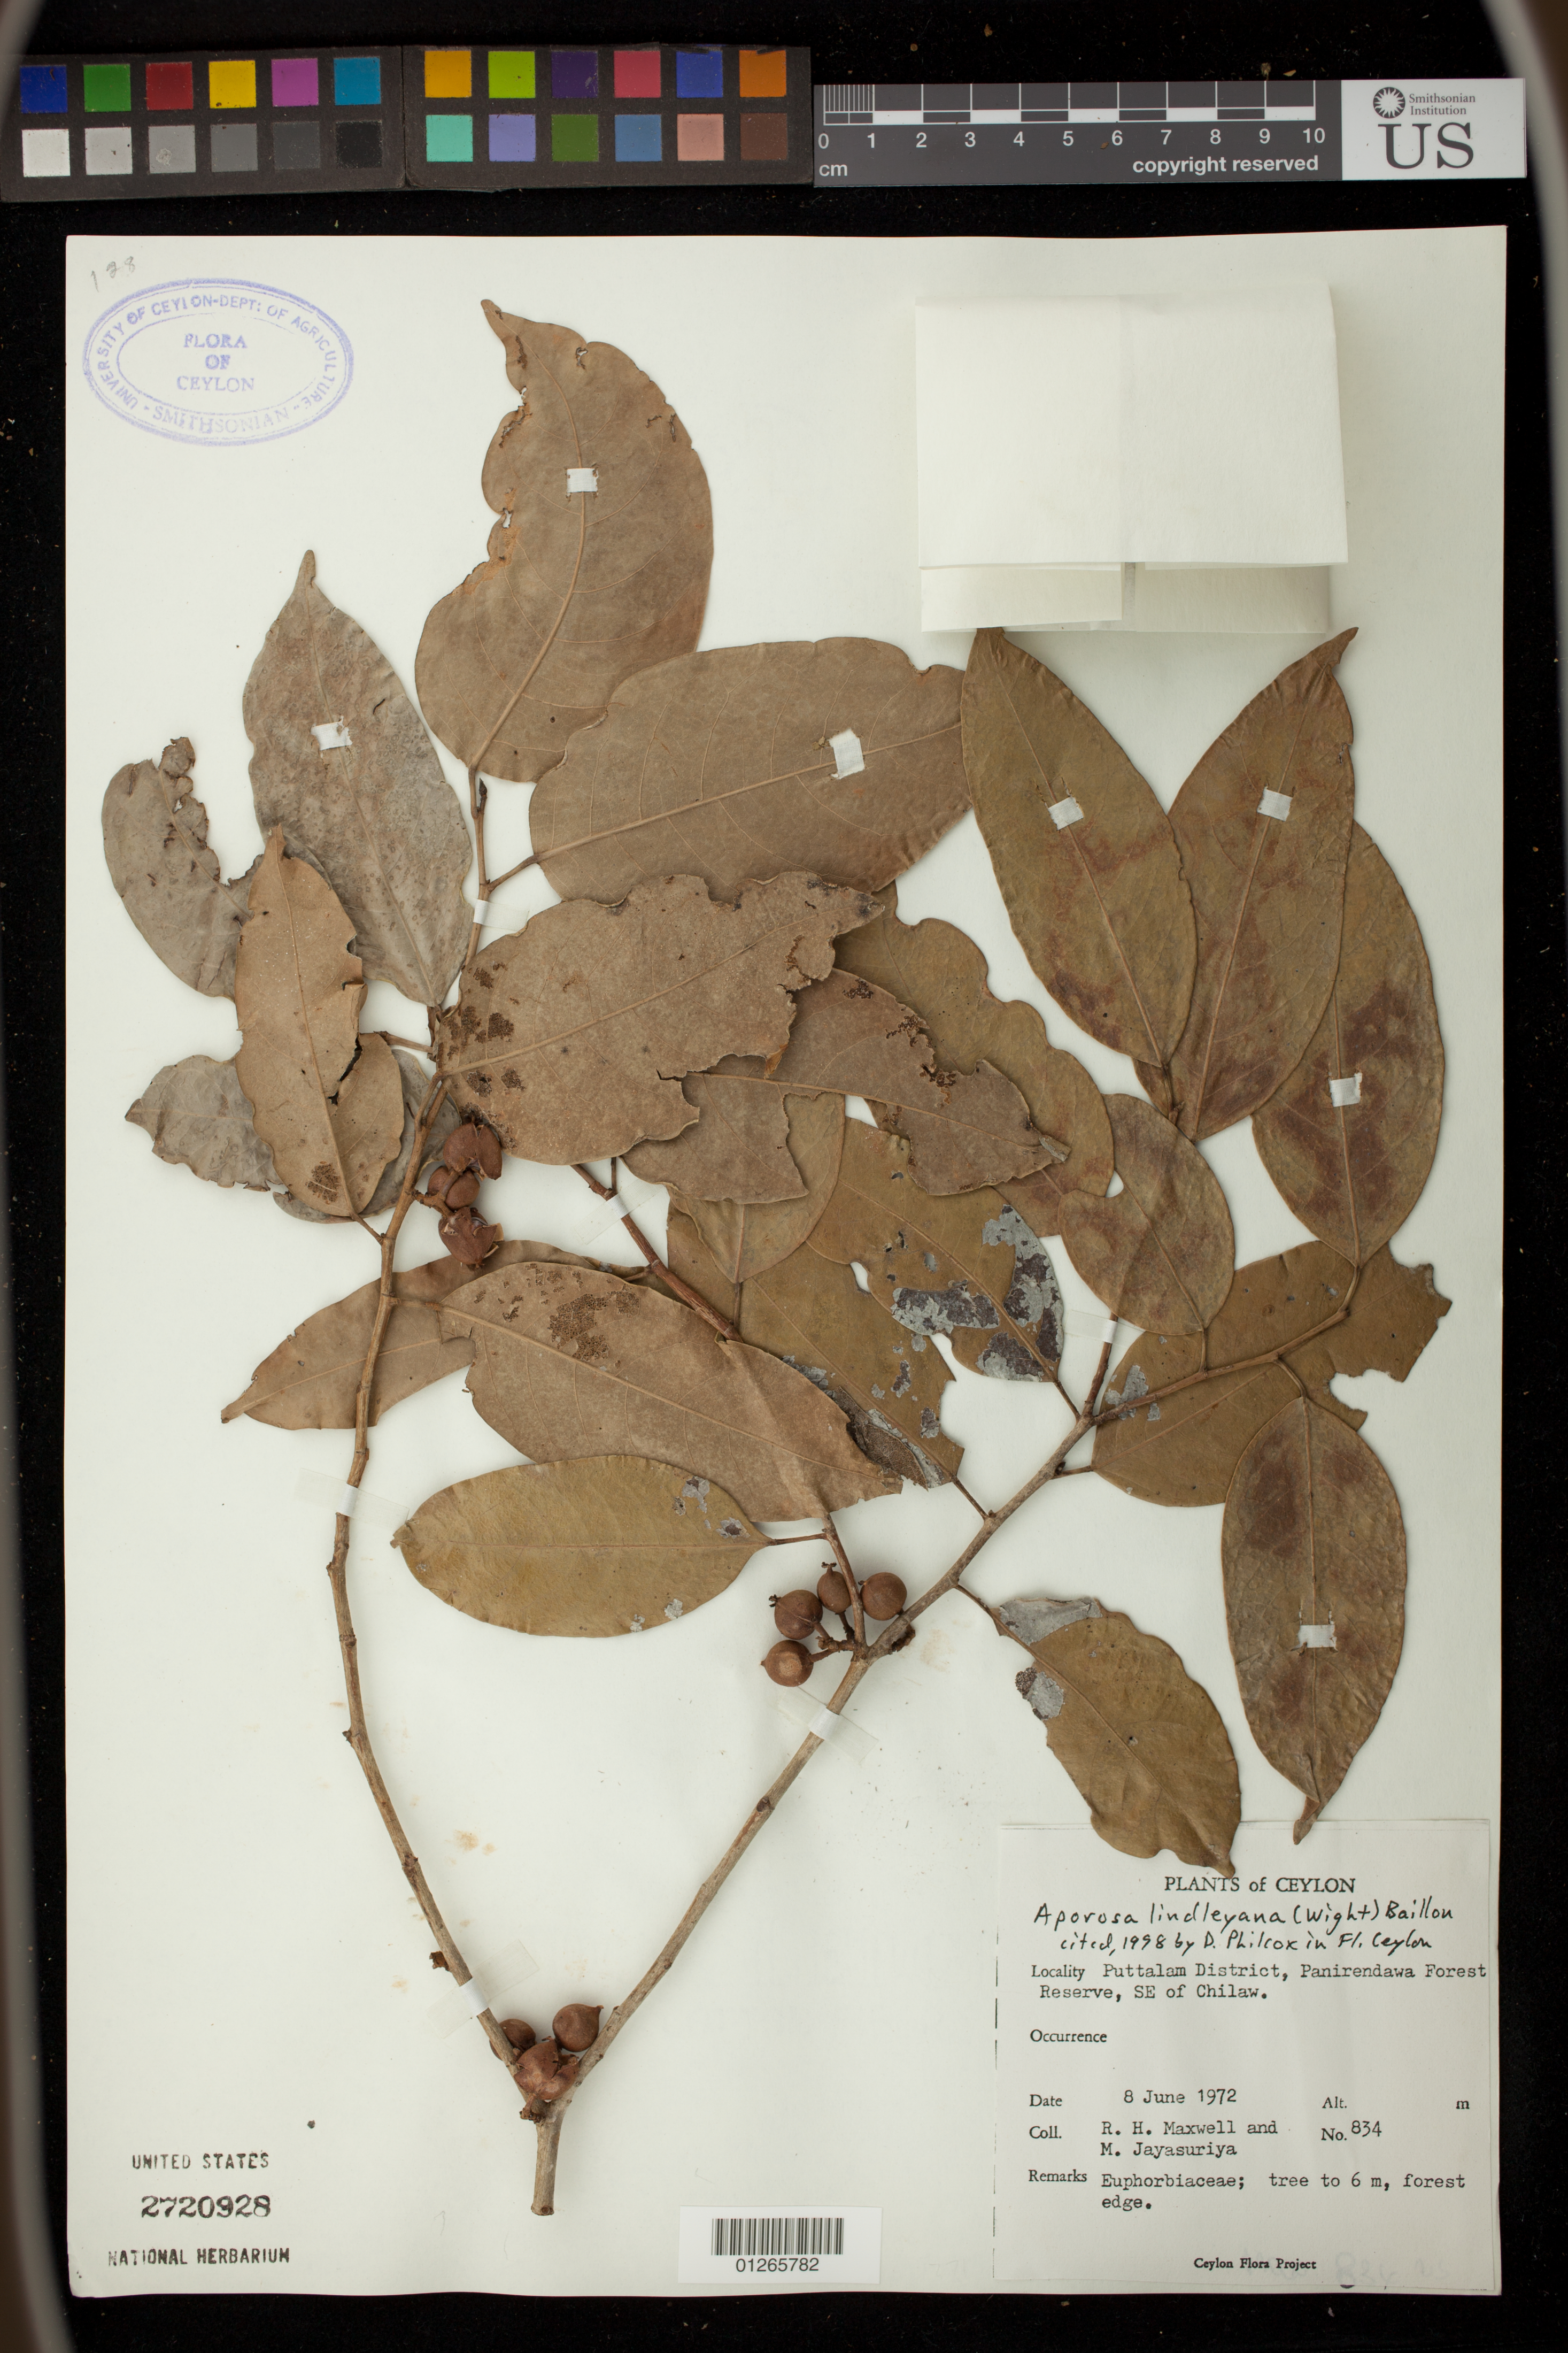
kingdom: Plantae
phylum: Tracheophyta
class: Magnoliopsida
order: Malpighiales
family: Phyllanthaceae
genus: Aporosa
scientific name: Aporosa cardiosperma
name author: (Gaertn.) Merr.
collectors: R. Maxwell & M. Jayasuriya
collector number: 834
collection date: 1972-06-08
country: Sri Lanka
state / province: North Western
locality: Puttalam District, Panirendawa Forest Reserve, SE of Chilaw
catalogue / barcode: US 2720928